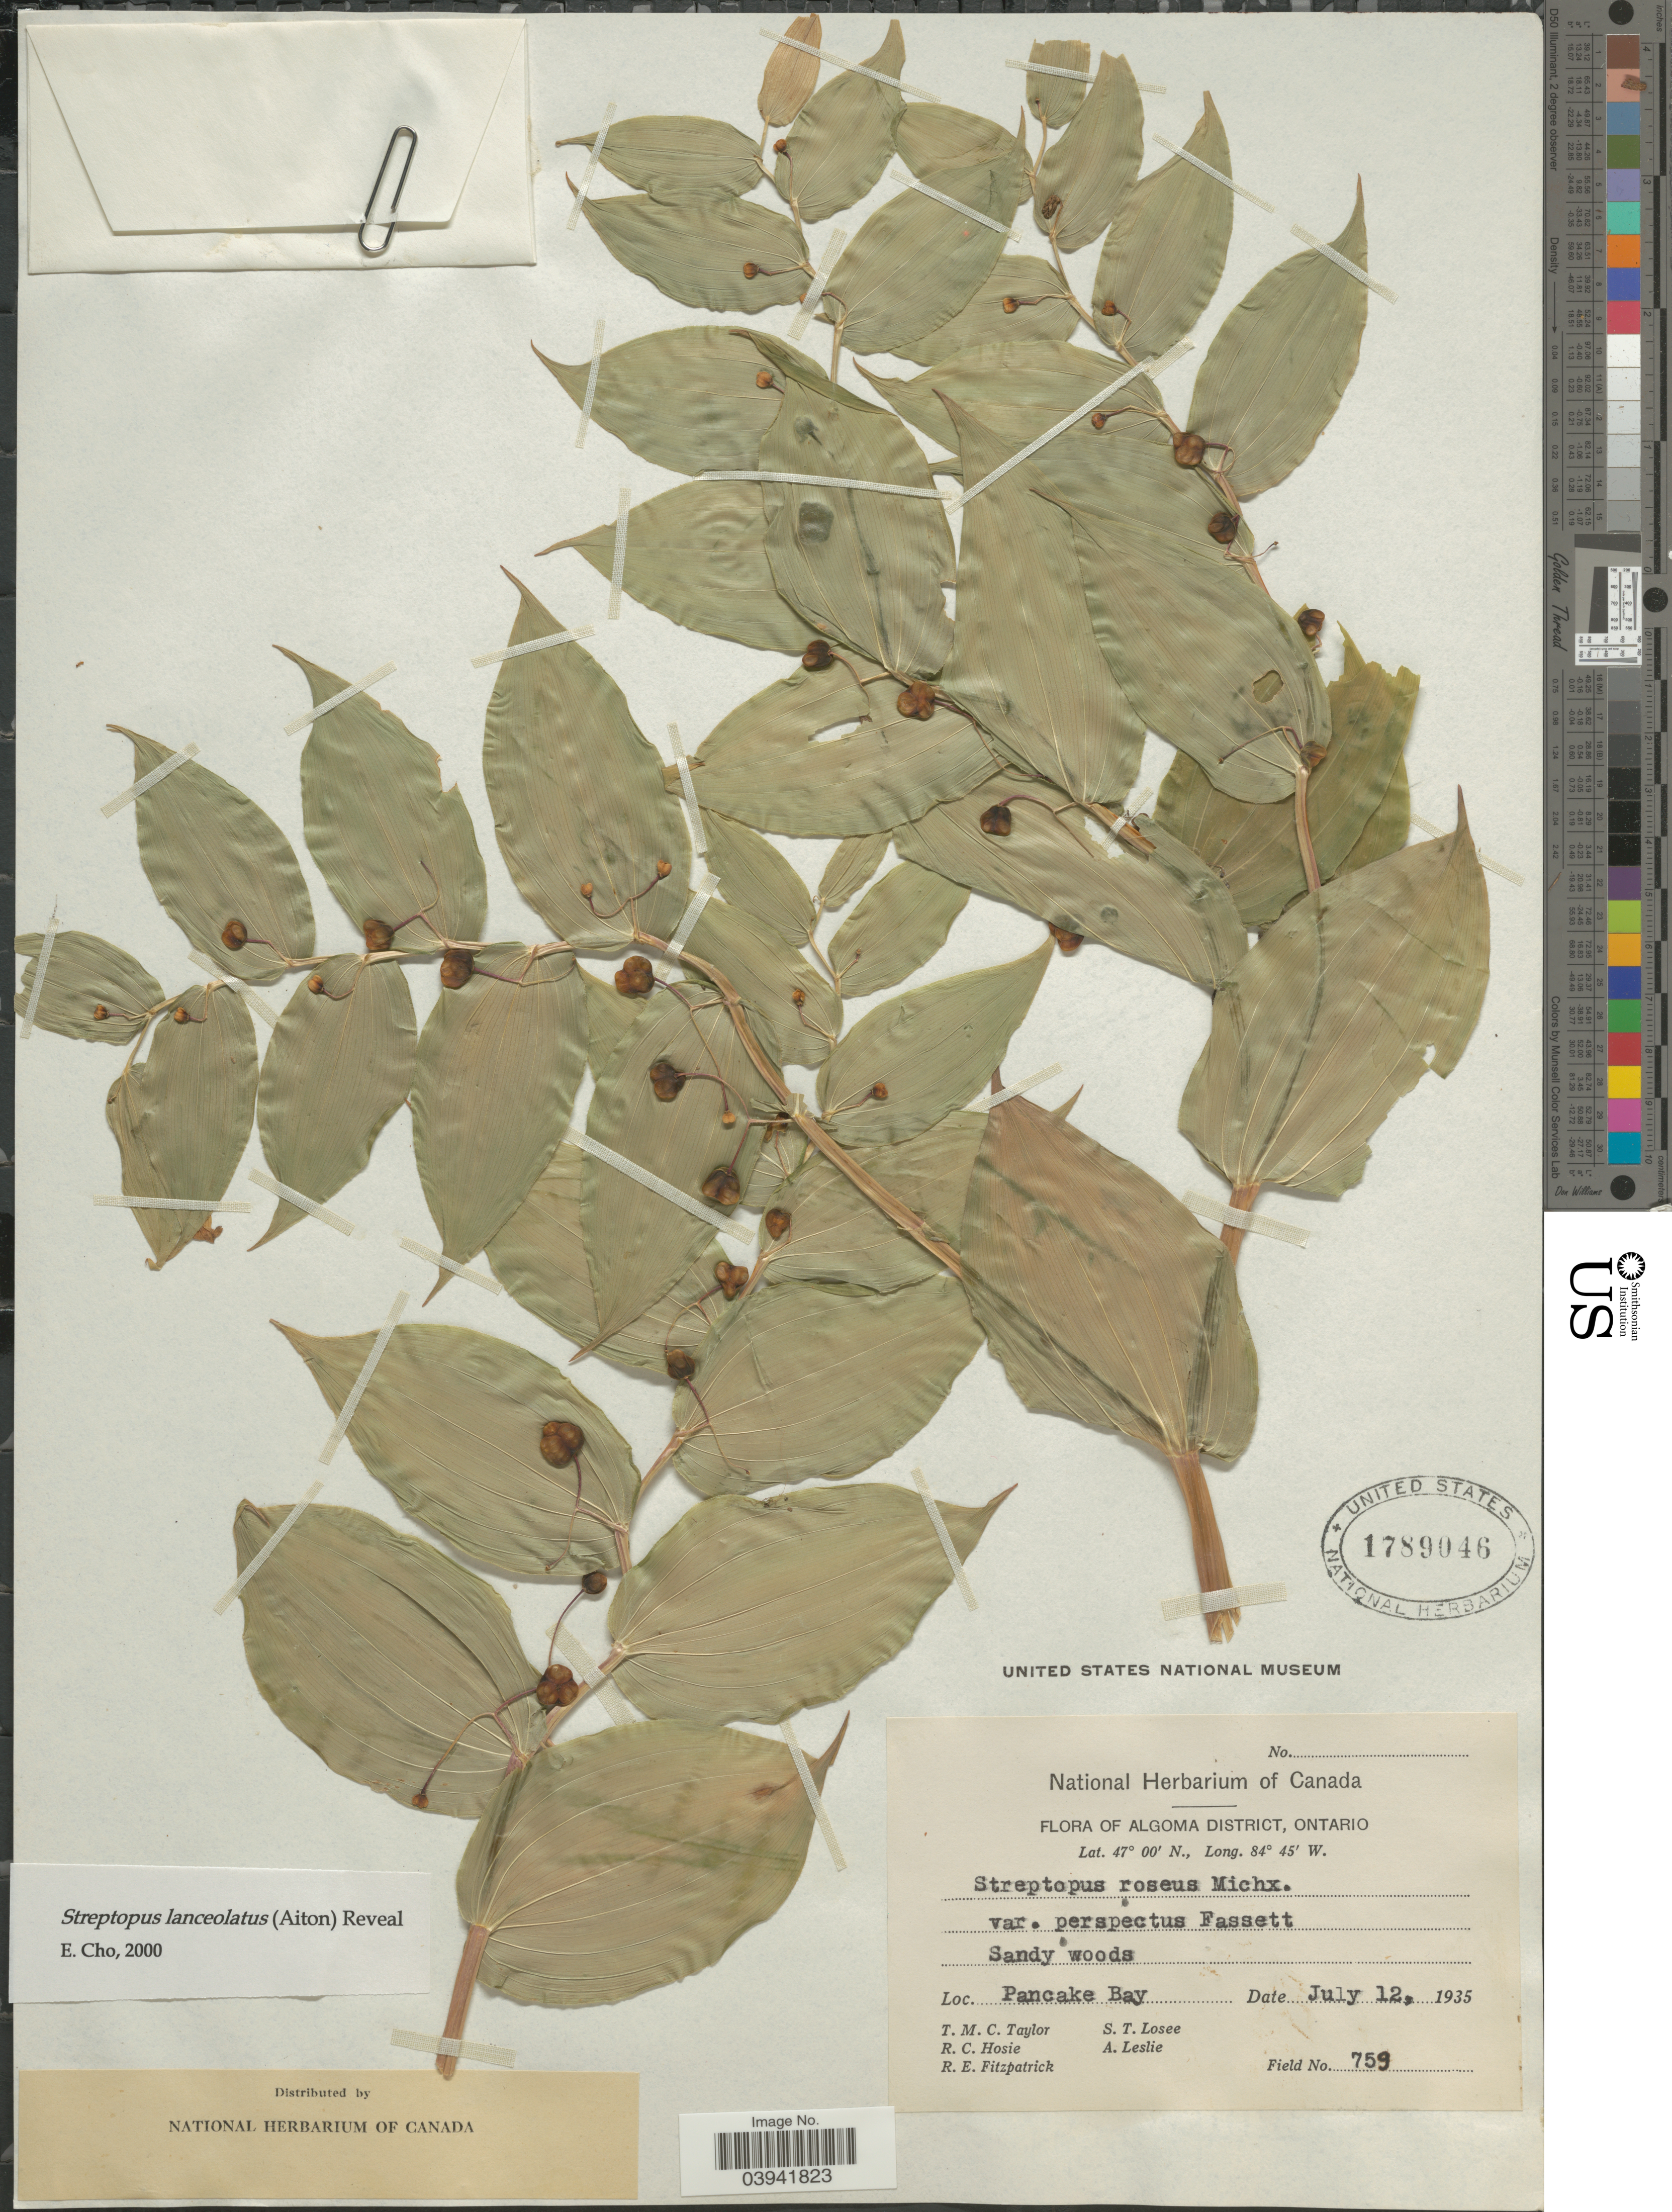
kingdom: Plantae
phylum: Tracheophyta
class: Liliopsida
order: Liliales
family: Liliaceae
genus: Streptopus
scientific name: Streptopus lanceolatus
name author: (Aiton) Reveal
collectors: T. M. C. Taylor, S. Losee, R. Hosie, A. Leslie & R. Fitzpatrick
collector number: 759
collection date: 1935-07-12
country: Canada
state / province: Ontario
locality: Algoma District. Pancake Bay.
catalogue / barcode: US 1789046